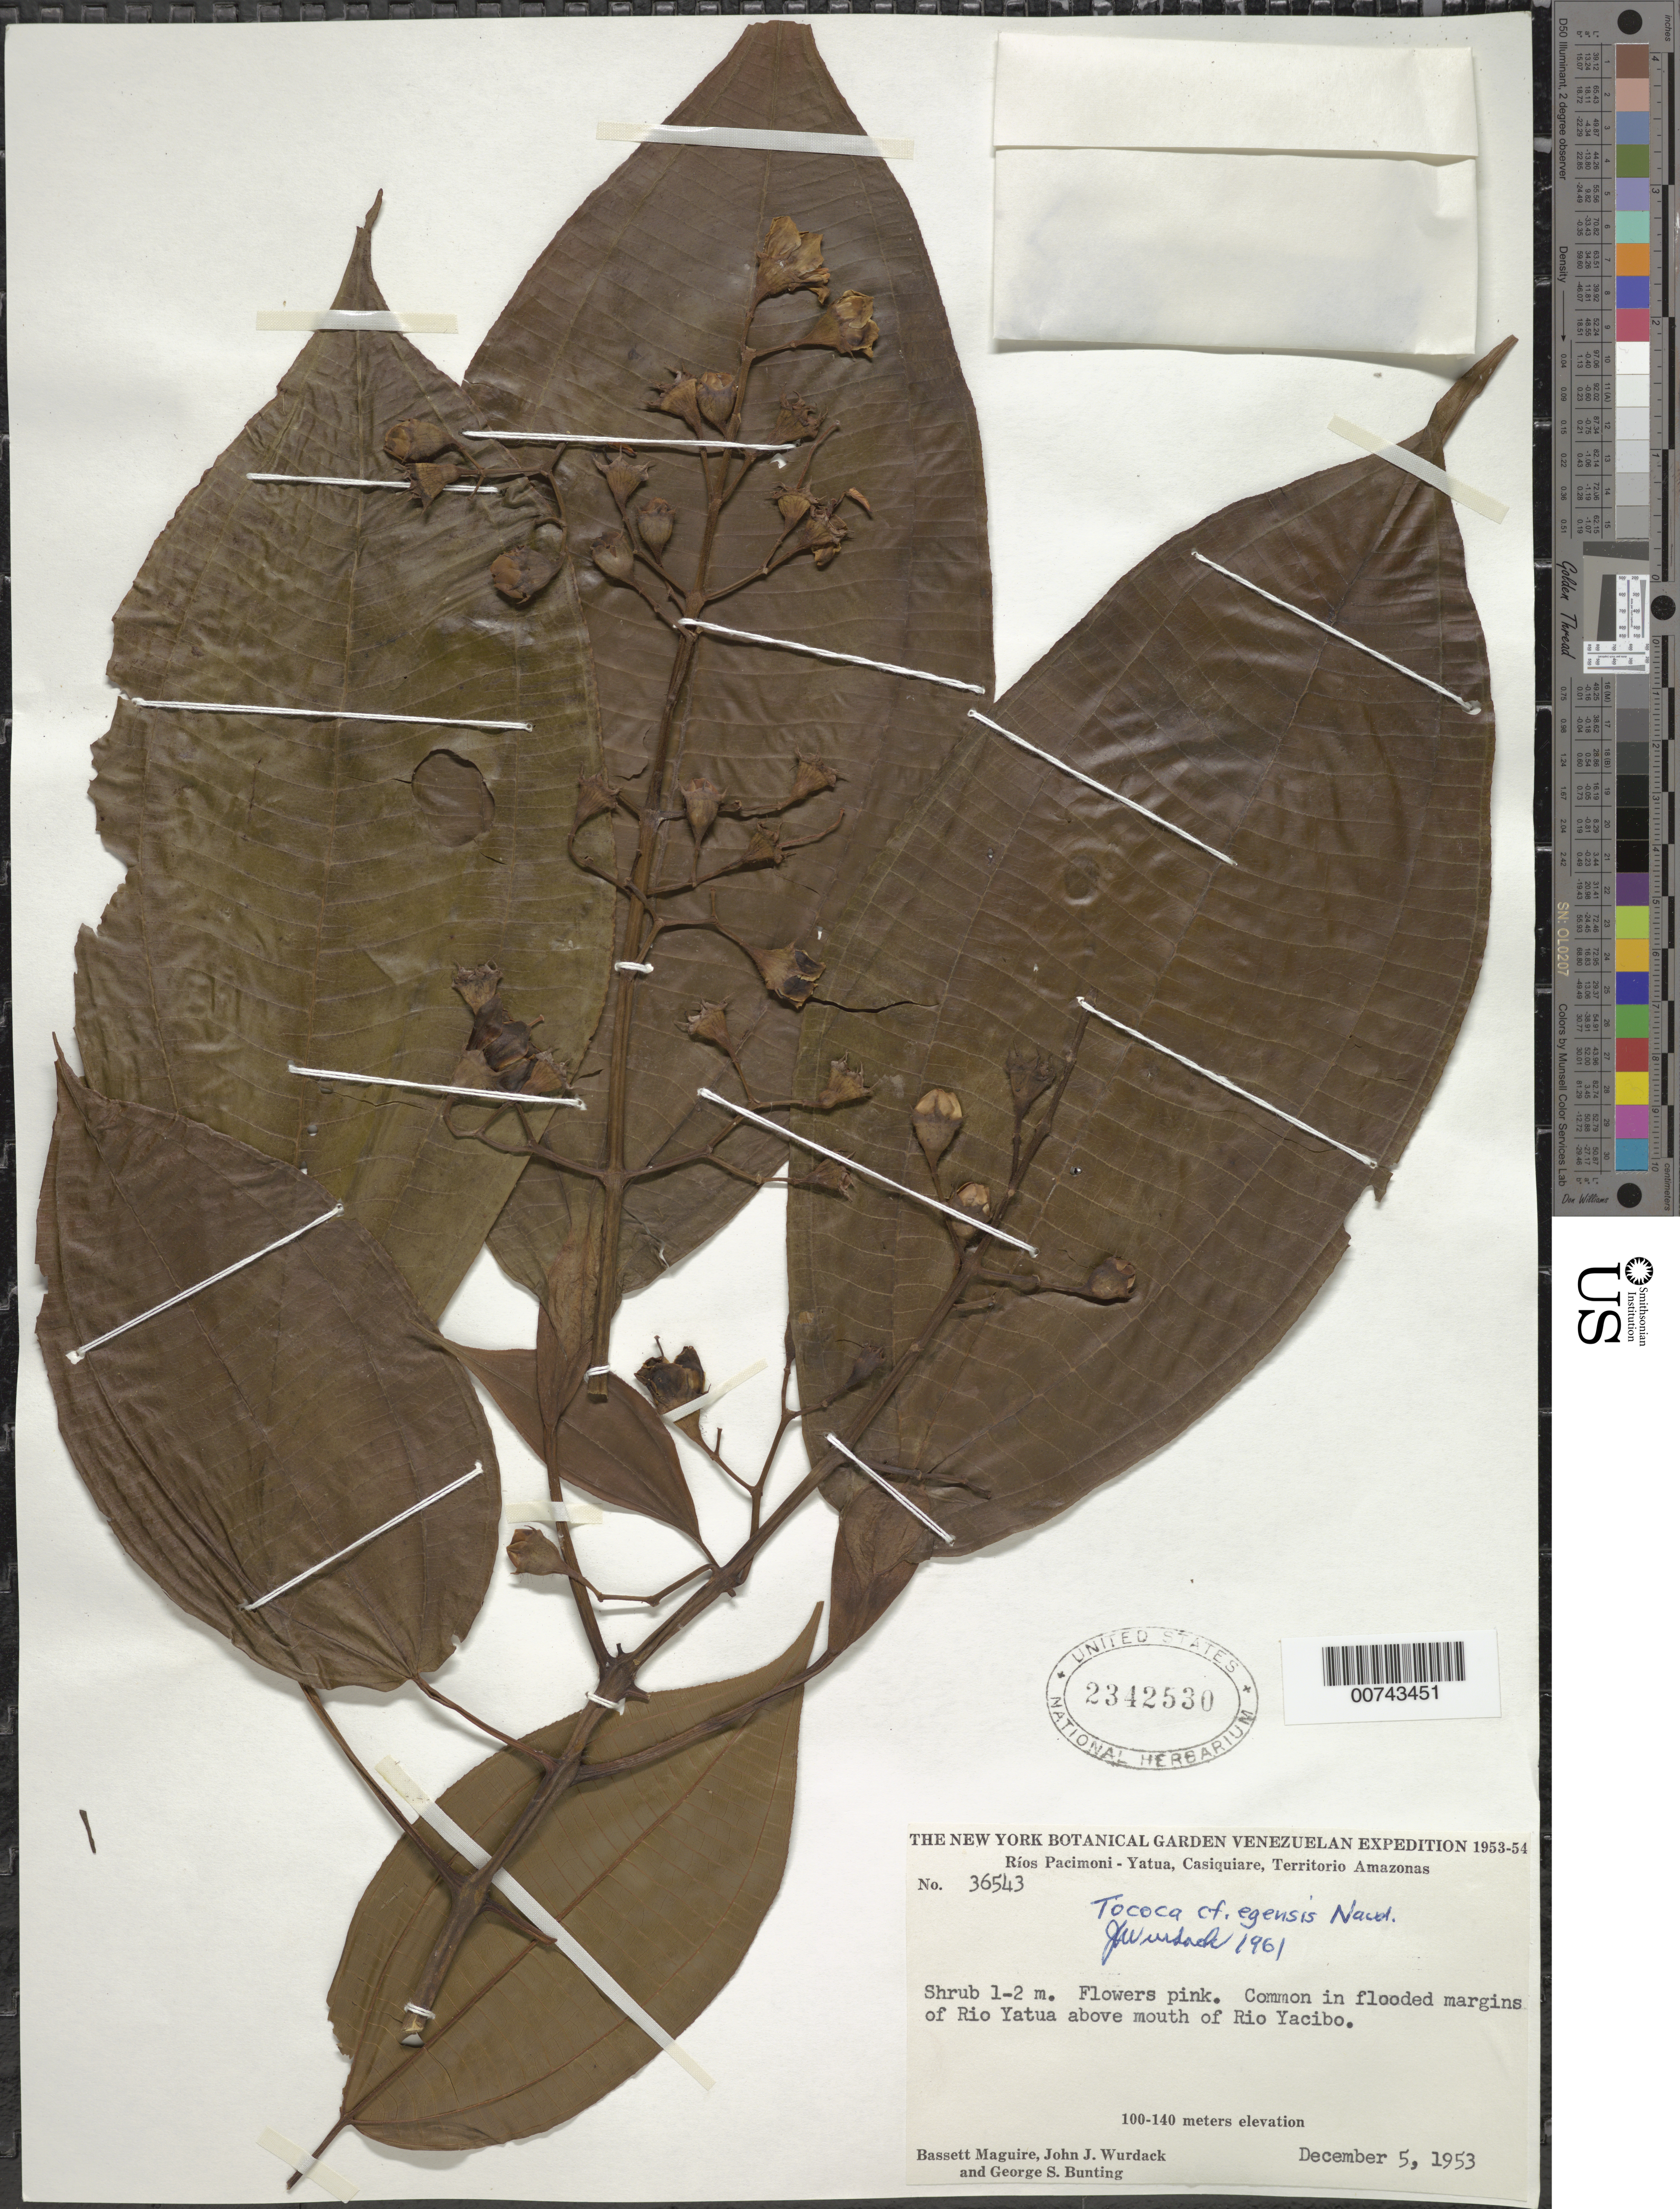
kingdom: Plantae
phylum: Tracheophyta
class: Magnoliopsida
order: Myrtales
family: Melastomataceae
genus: Tococa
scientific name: Tococa coronata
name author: Benth.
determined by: Wurdack, John J., (US), US (UNITED STATES)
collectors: B. Maguire, J. J. Wurdack & G. S. Bunting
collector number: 36543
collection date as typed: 5-Dec-53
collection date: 1953-12-05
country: Venezuela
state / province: Amazonas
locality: Casiquiare, Río Yaciba above mouth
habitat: Flooded margins of Rio Yatua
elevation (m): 100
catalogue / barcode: US 2342530